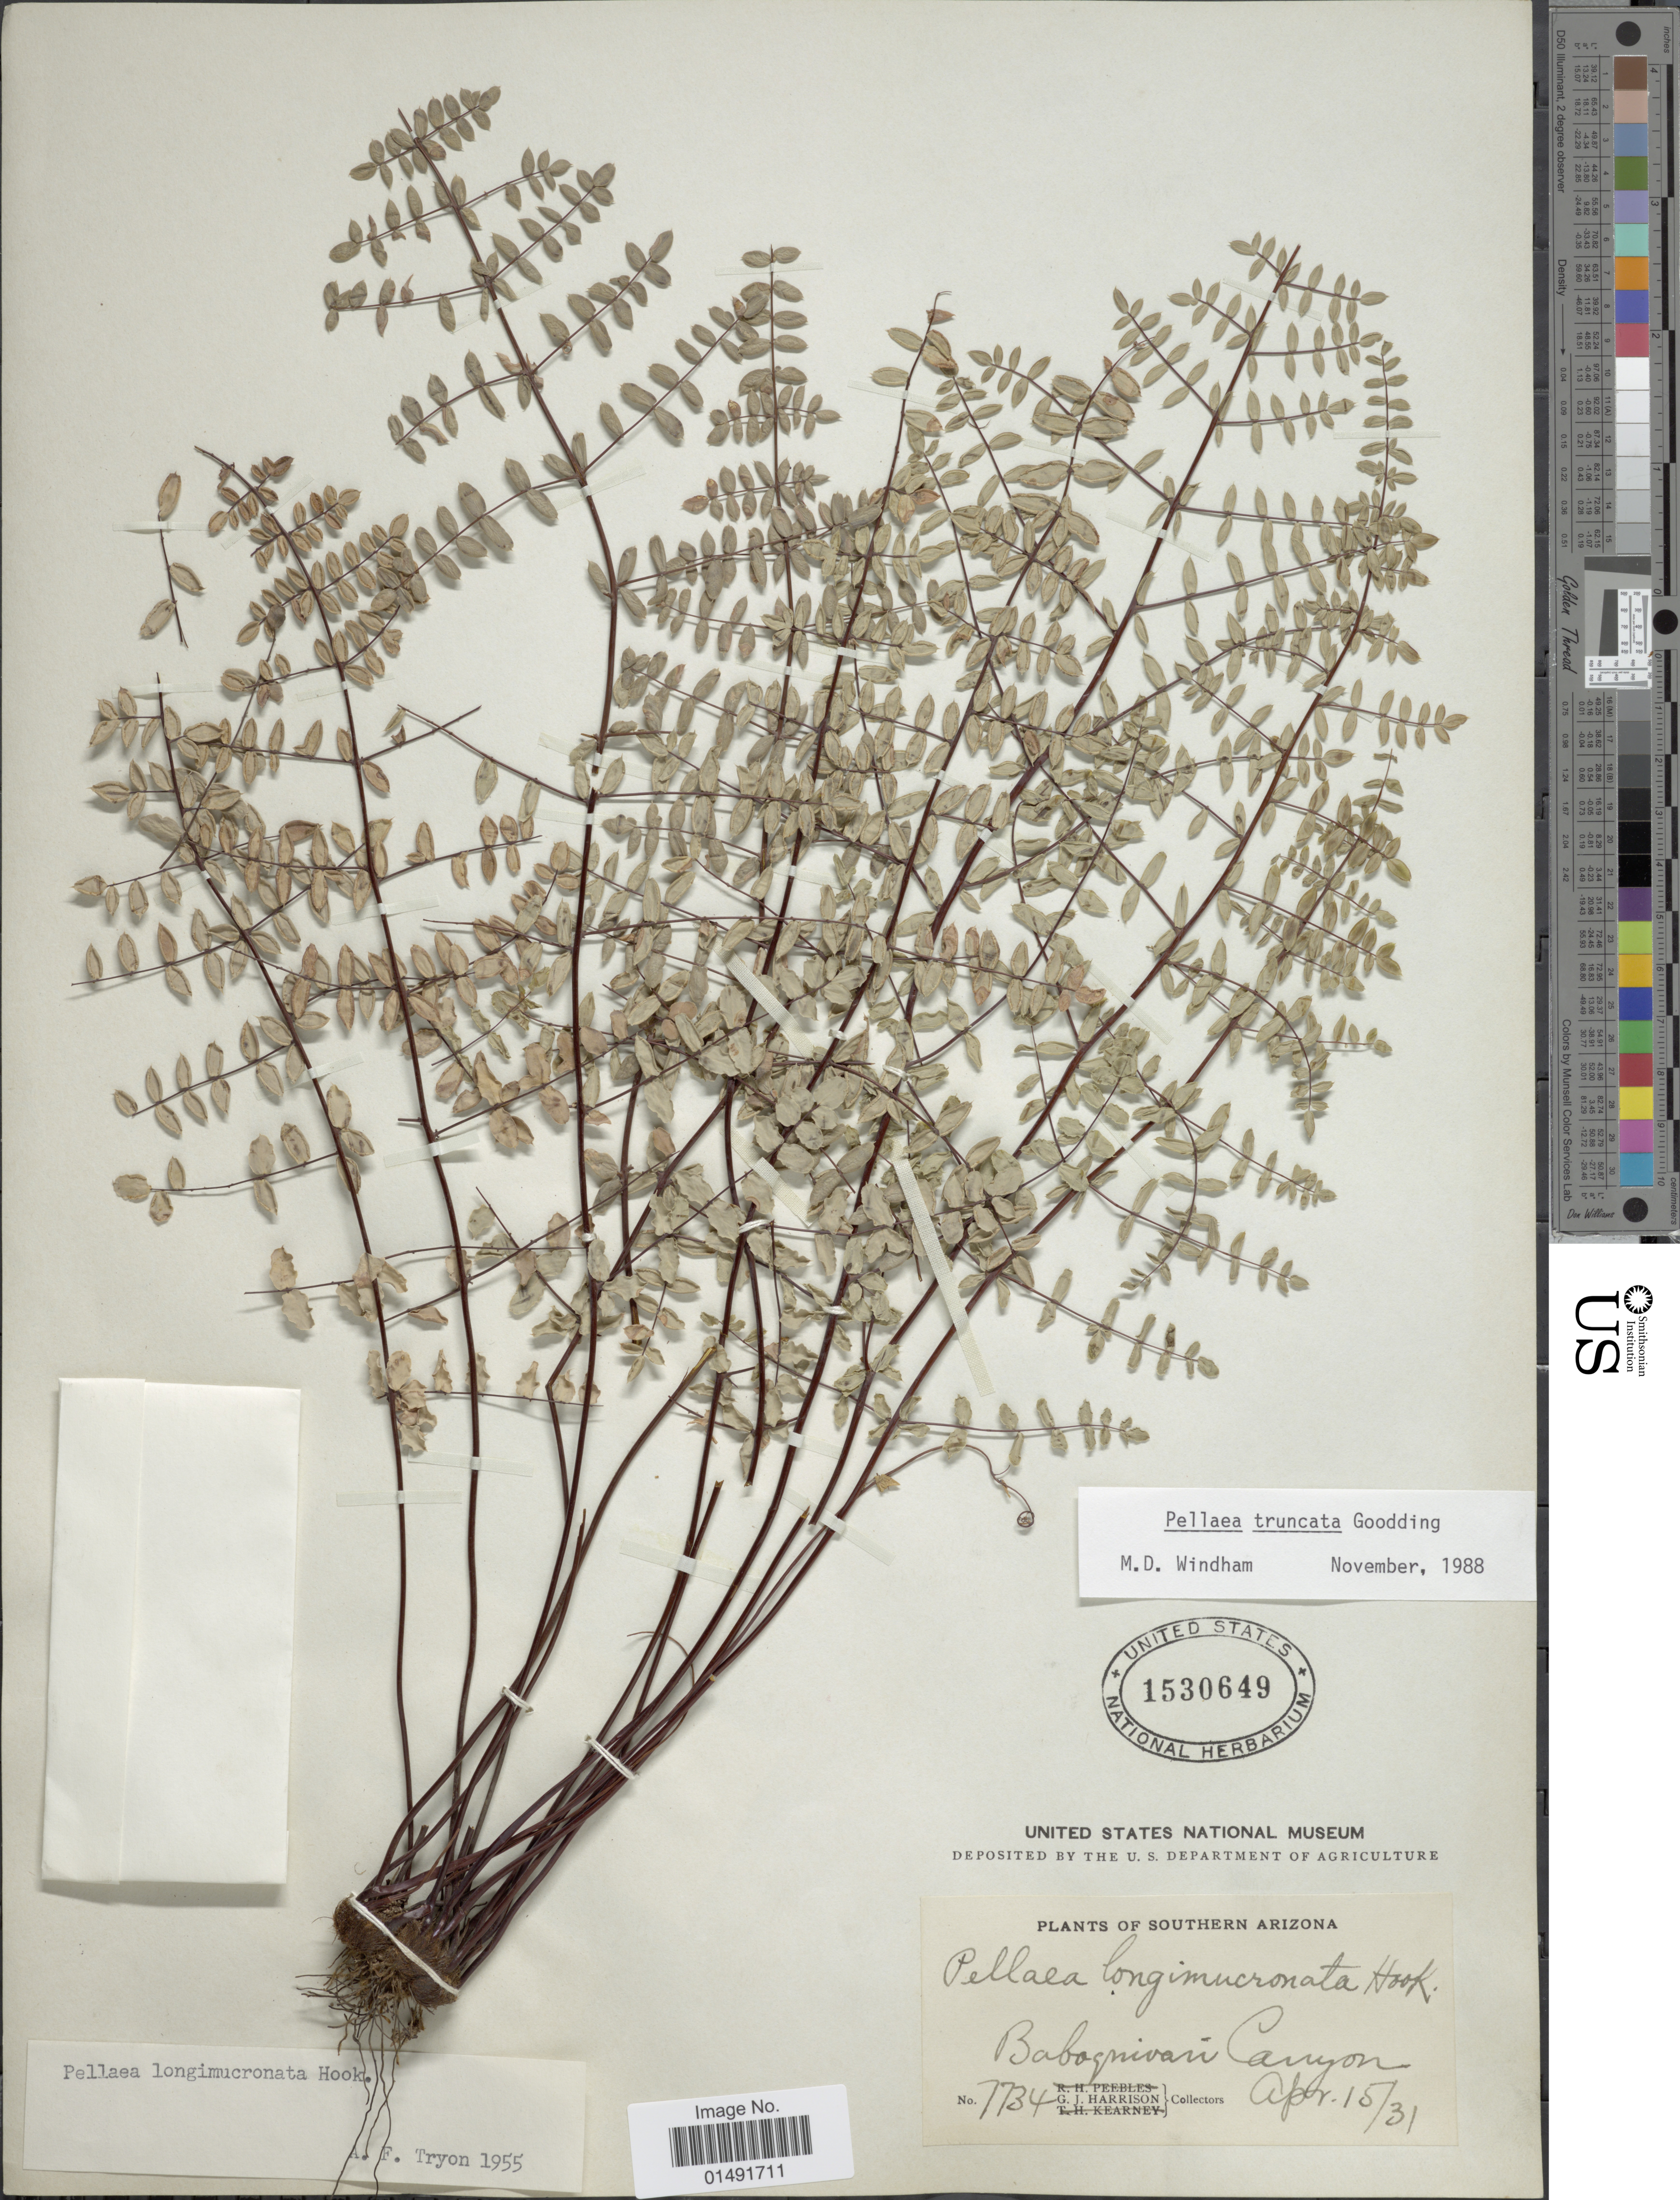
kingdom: Plantae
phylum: Tracheophyta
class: Polypodiopsida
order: Polypodiales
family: Pteridaceae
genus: Pellaea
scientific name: Pellaea truncata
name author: Goodd.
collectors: G. J. Harrison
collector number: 7734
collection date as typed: Transcribed d/m/y: 15/4/31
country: United States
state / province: Arizona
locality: Southern Arizona, Baboquivari Canyon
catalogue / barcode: US 1530649